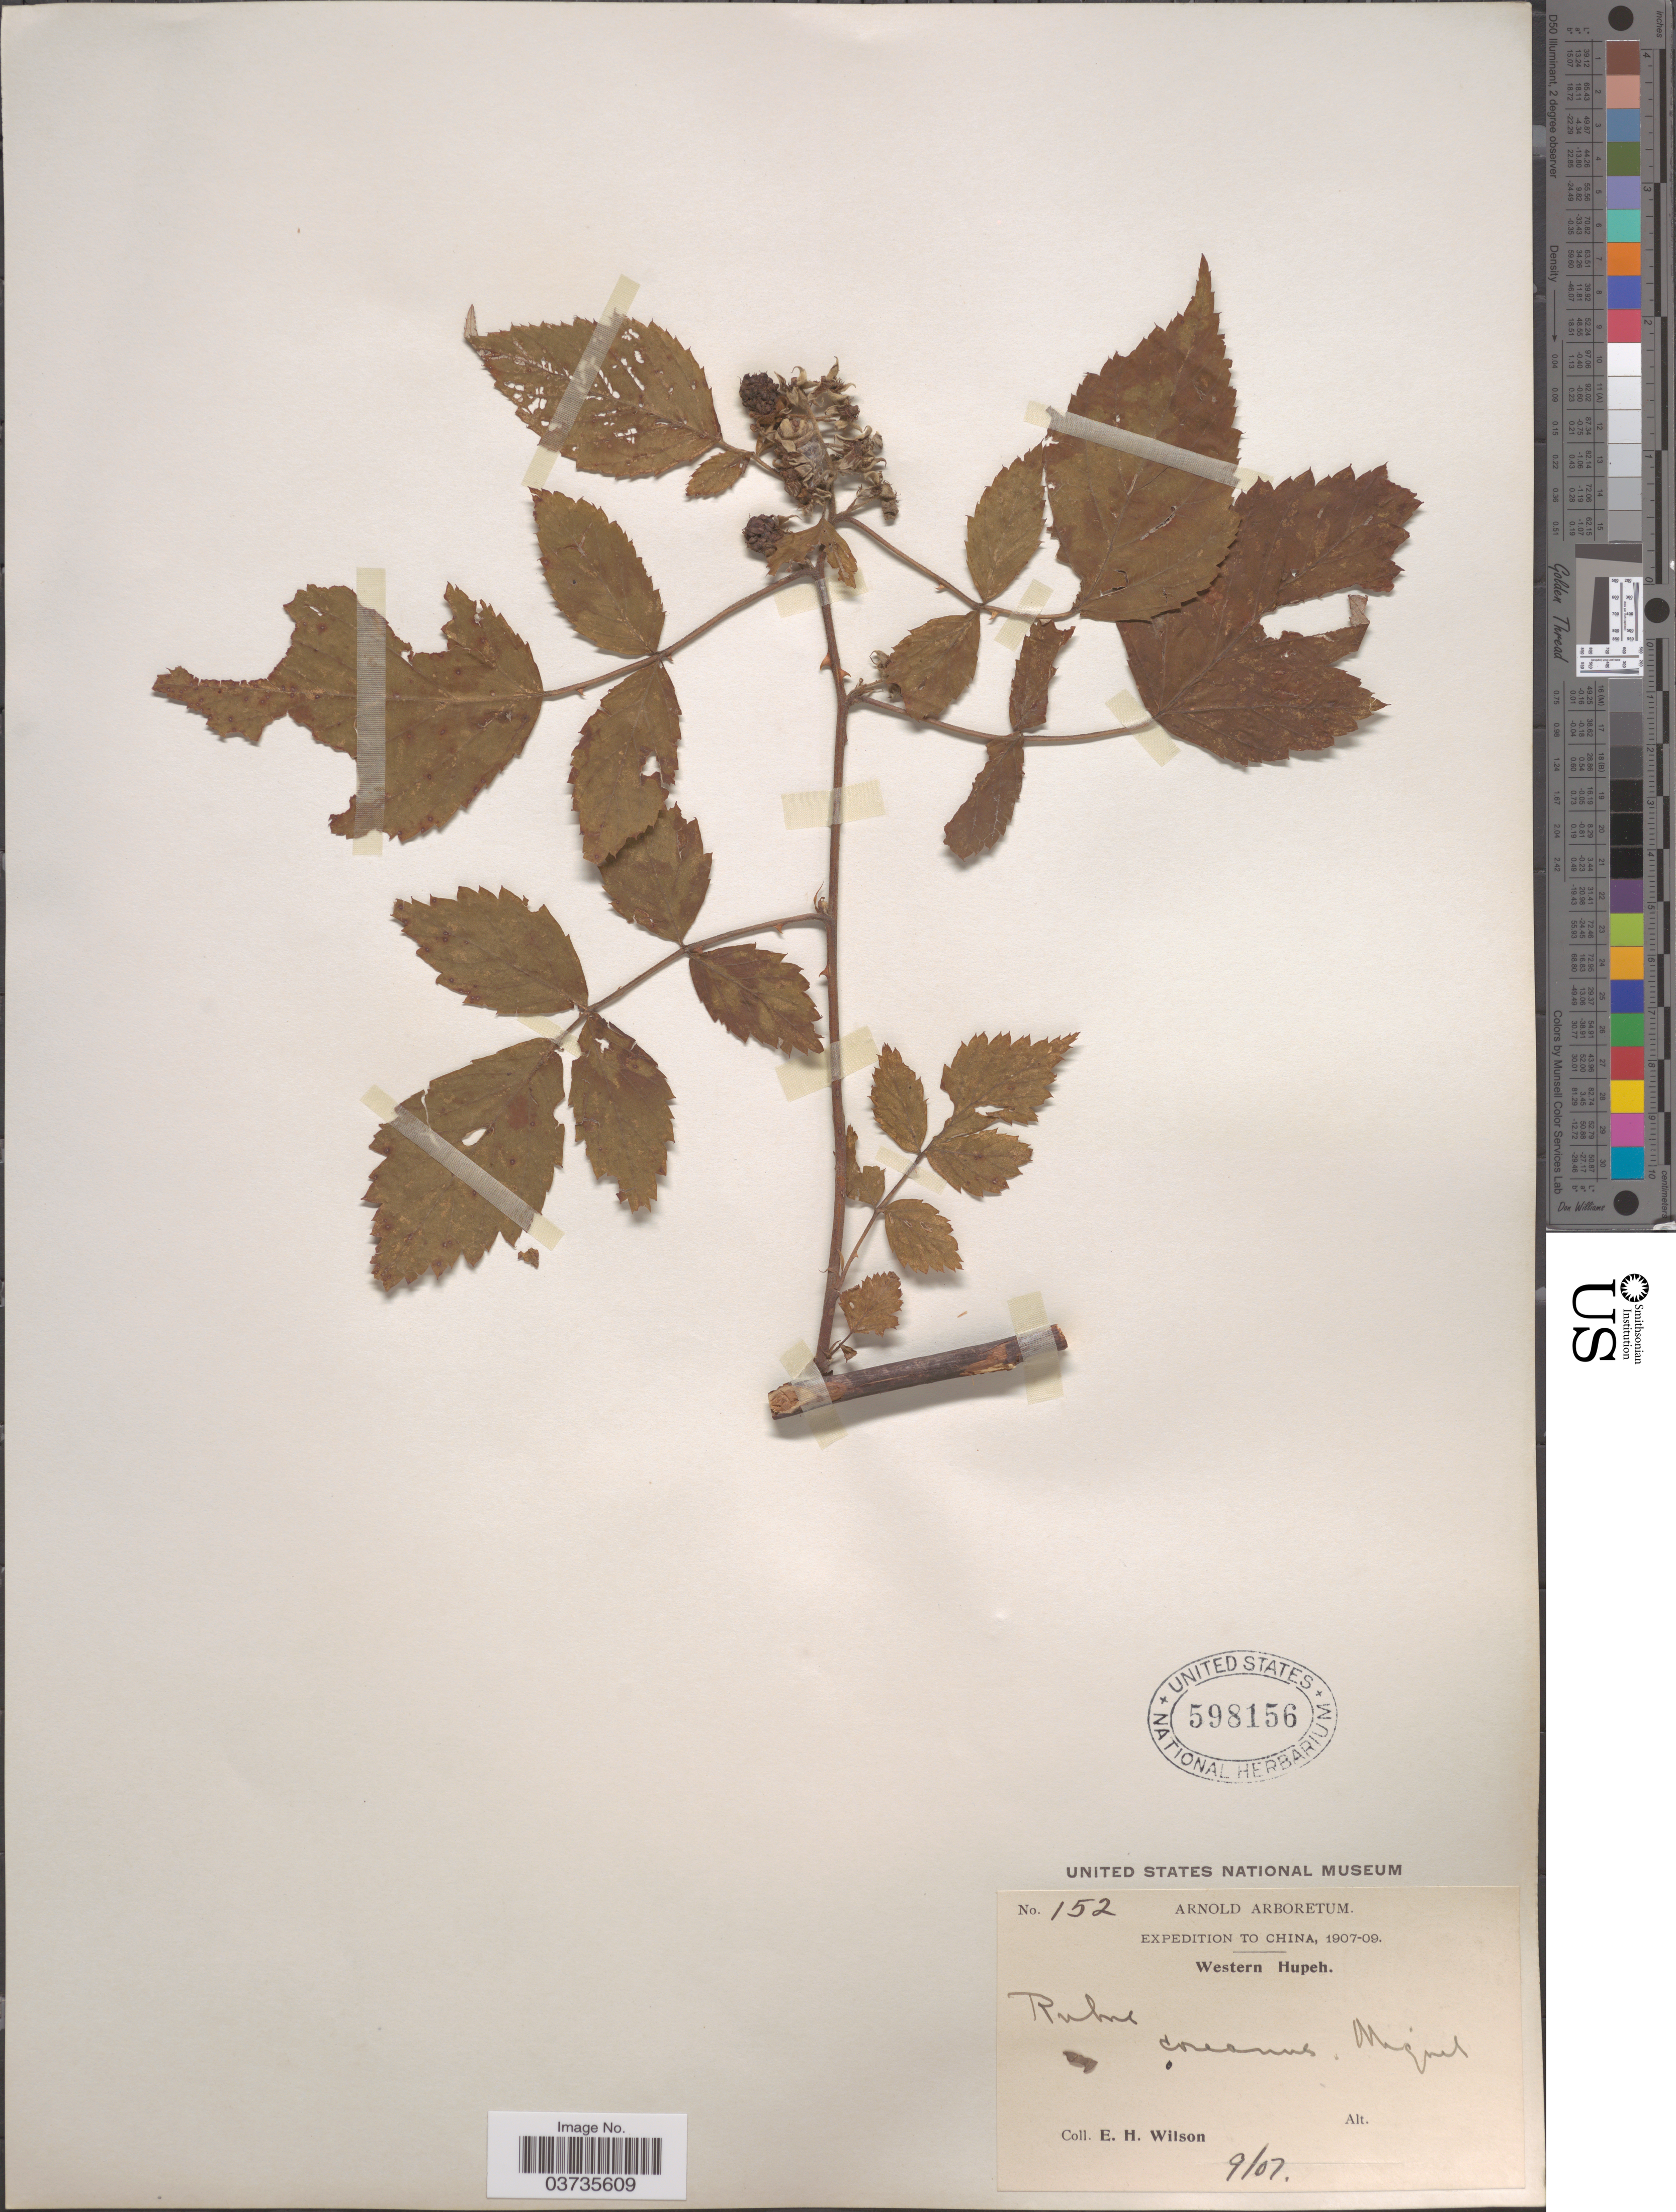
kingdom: Plantae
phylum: Tracheophyta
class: Magnoliopsida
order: Rosales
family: Rosaceae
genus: Rubus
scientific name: Rubus coreanus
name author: Miq.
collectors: E. Wilson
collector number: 152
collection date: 1907-09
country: China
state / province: Hubei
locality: Western Hupeh.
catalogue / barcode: US 598156